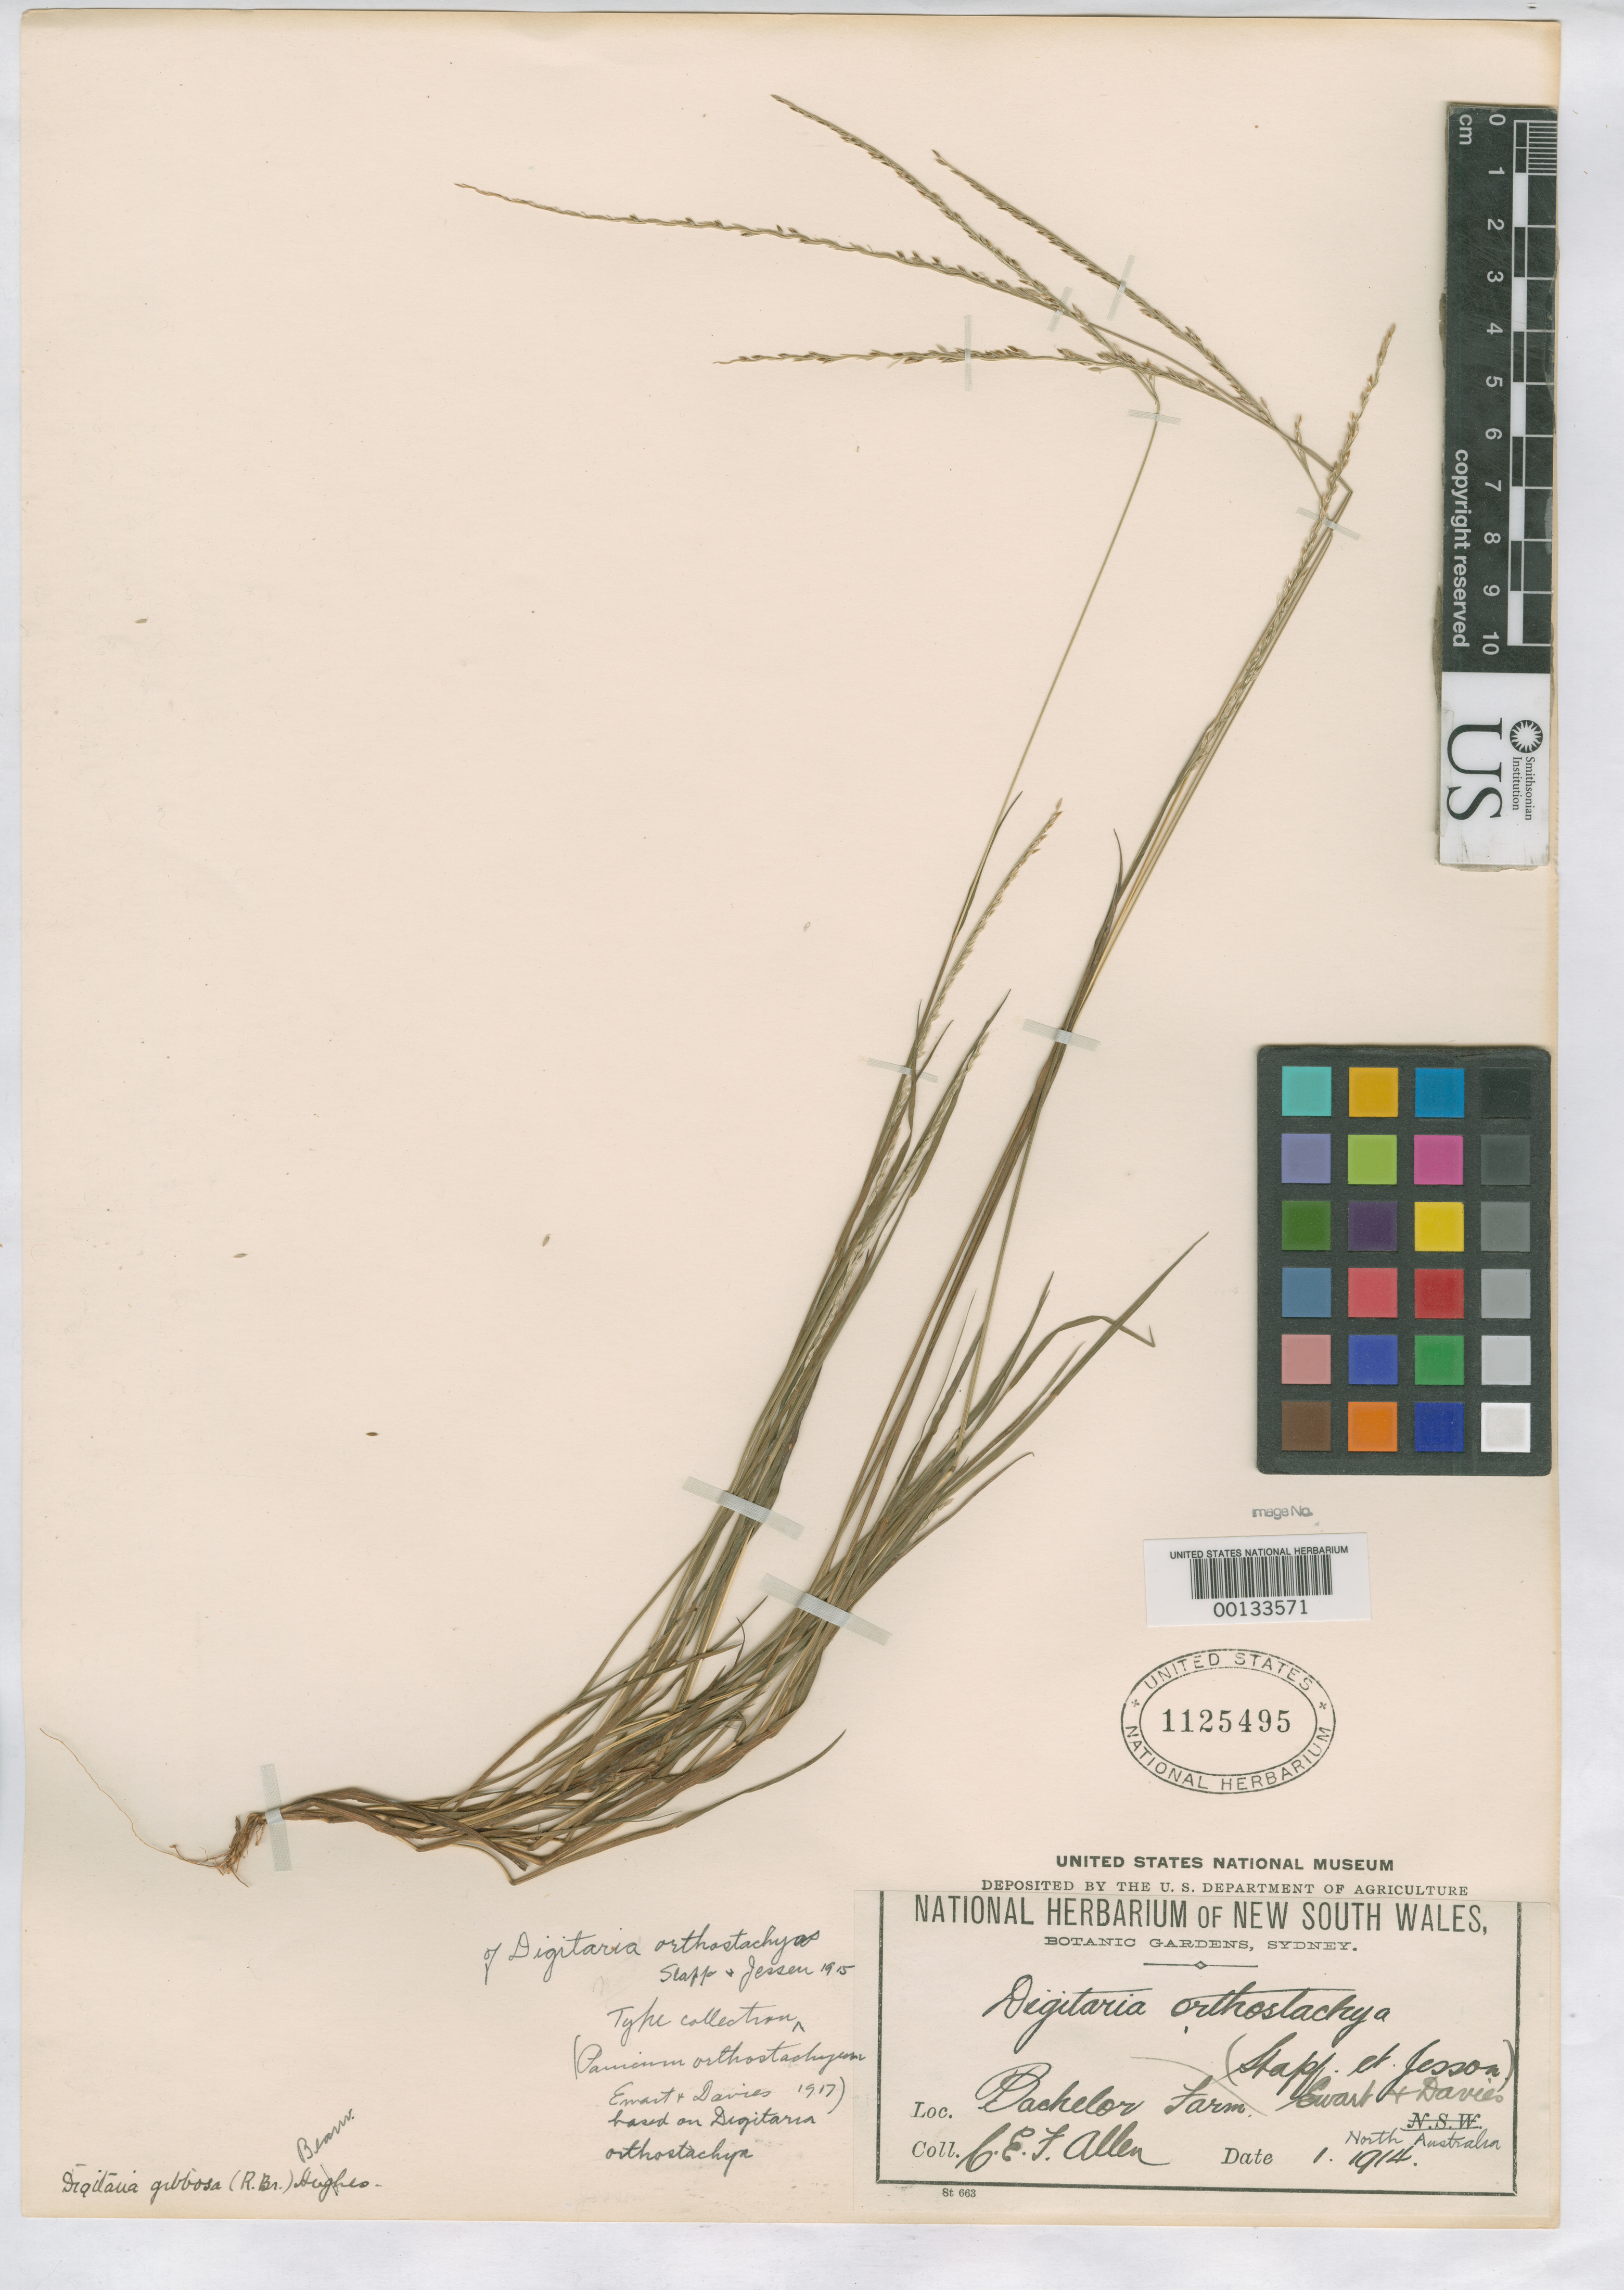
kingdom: Plantae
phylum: Tracheophyta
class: Liliopsida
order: Poales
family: Poaceae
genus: Digitaria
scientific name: Digitaria orthostachya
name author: Stapf in Jessen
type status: Syntype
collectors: C. E. F. Allen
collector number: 29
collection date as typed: Jan 1914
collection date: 1914-01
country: Australia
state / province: Northern Territory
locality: Bachelor Farm-near Darwin.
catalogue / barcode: US 1125495